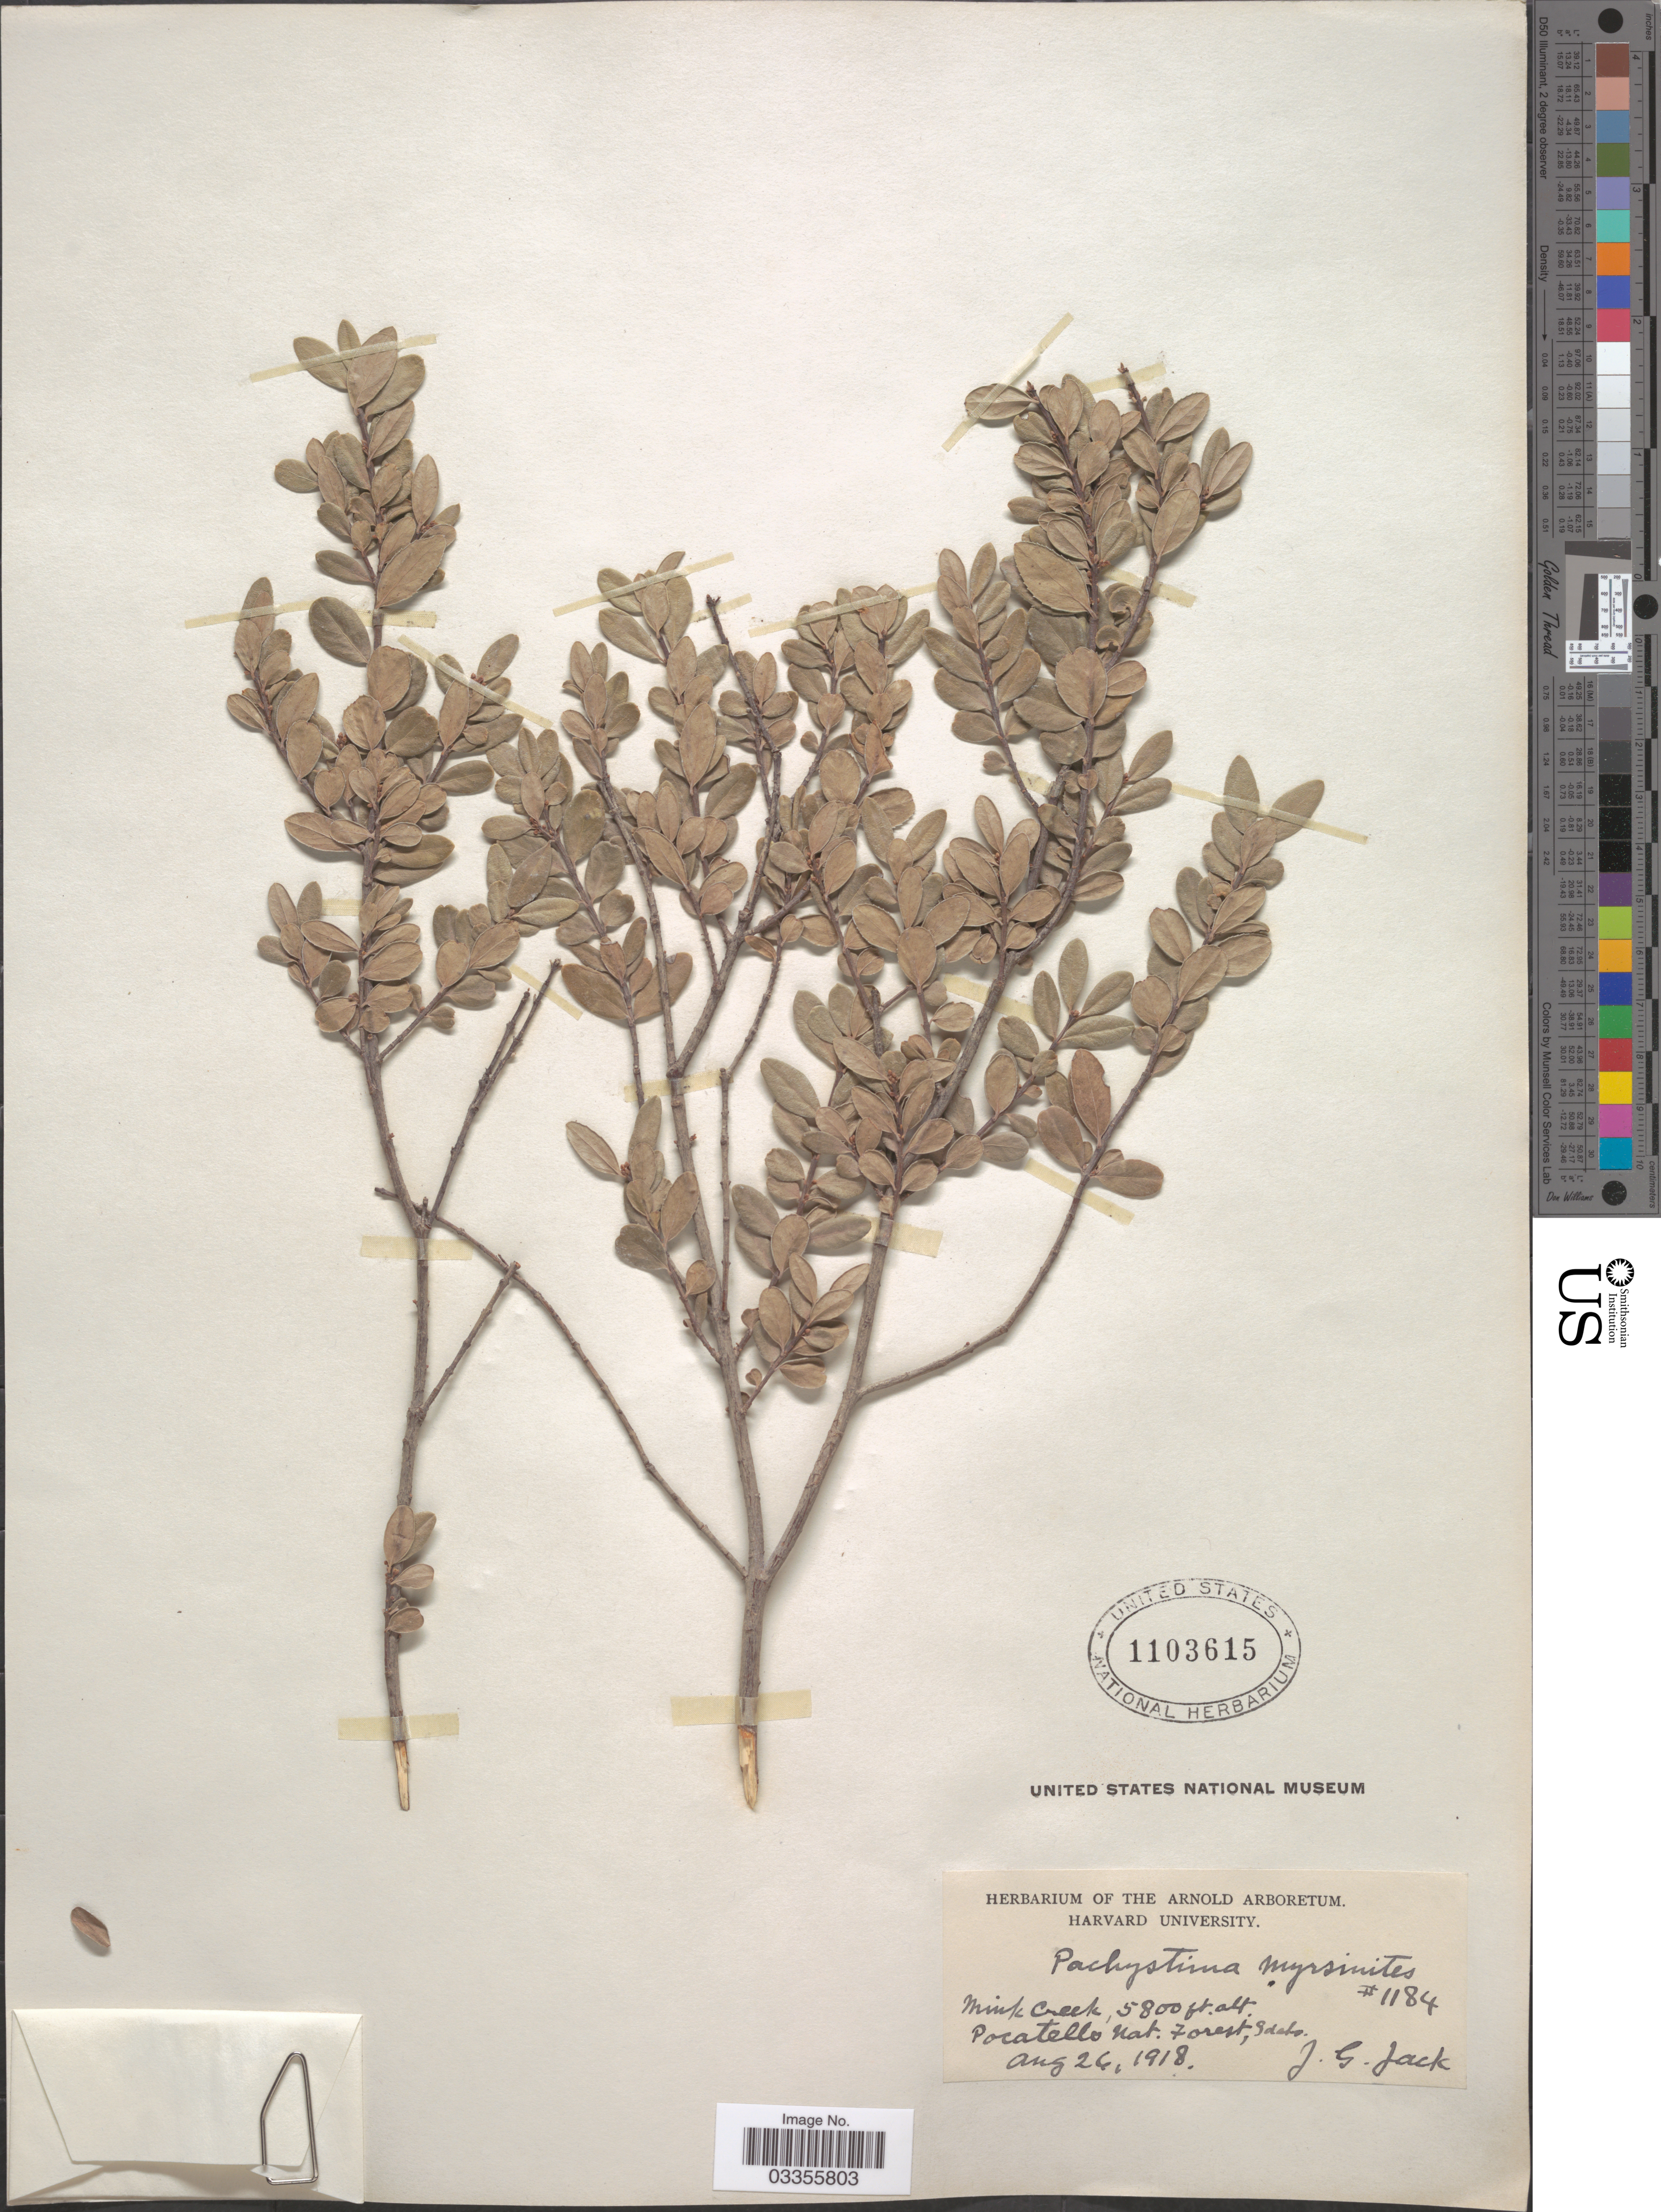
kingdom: Plantae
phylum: Tracheophyta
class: Magnoliopsida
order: Celastrales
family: Celastraceae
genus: Paxistima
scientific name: Paxistima myrsinites subsp. myrsinites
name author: (Pursh) Raf.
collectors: J. G. Jack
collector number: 1184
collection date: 1918-08-26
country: United States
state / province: Idaho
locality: Mink Creek. Pocatello Nat. Forest.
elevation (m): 1768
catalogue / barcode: US 1103615